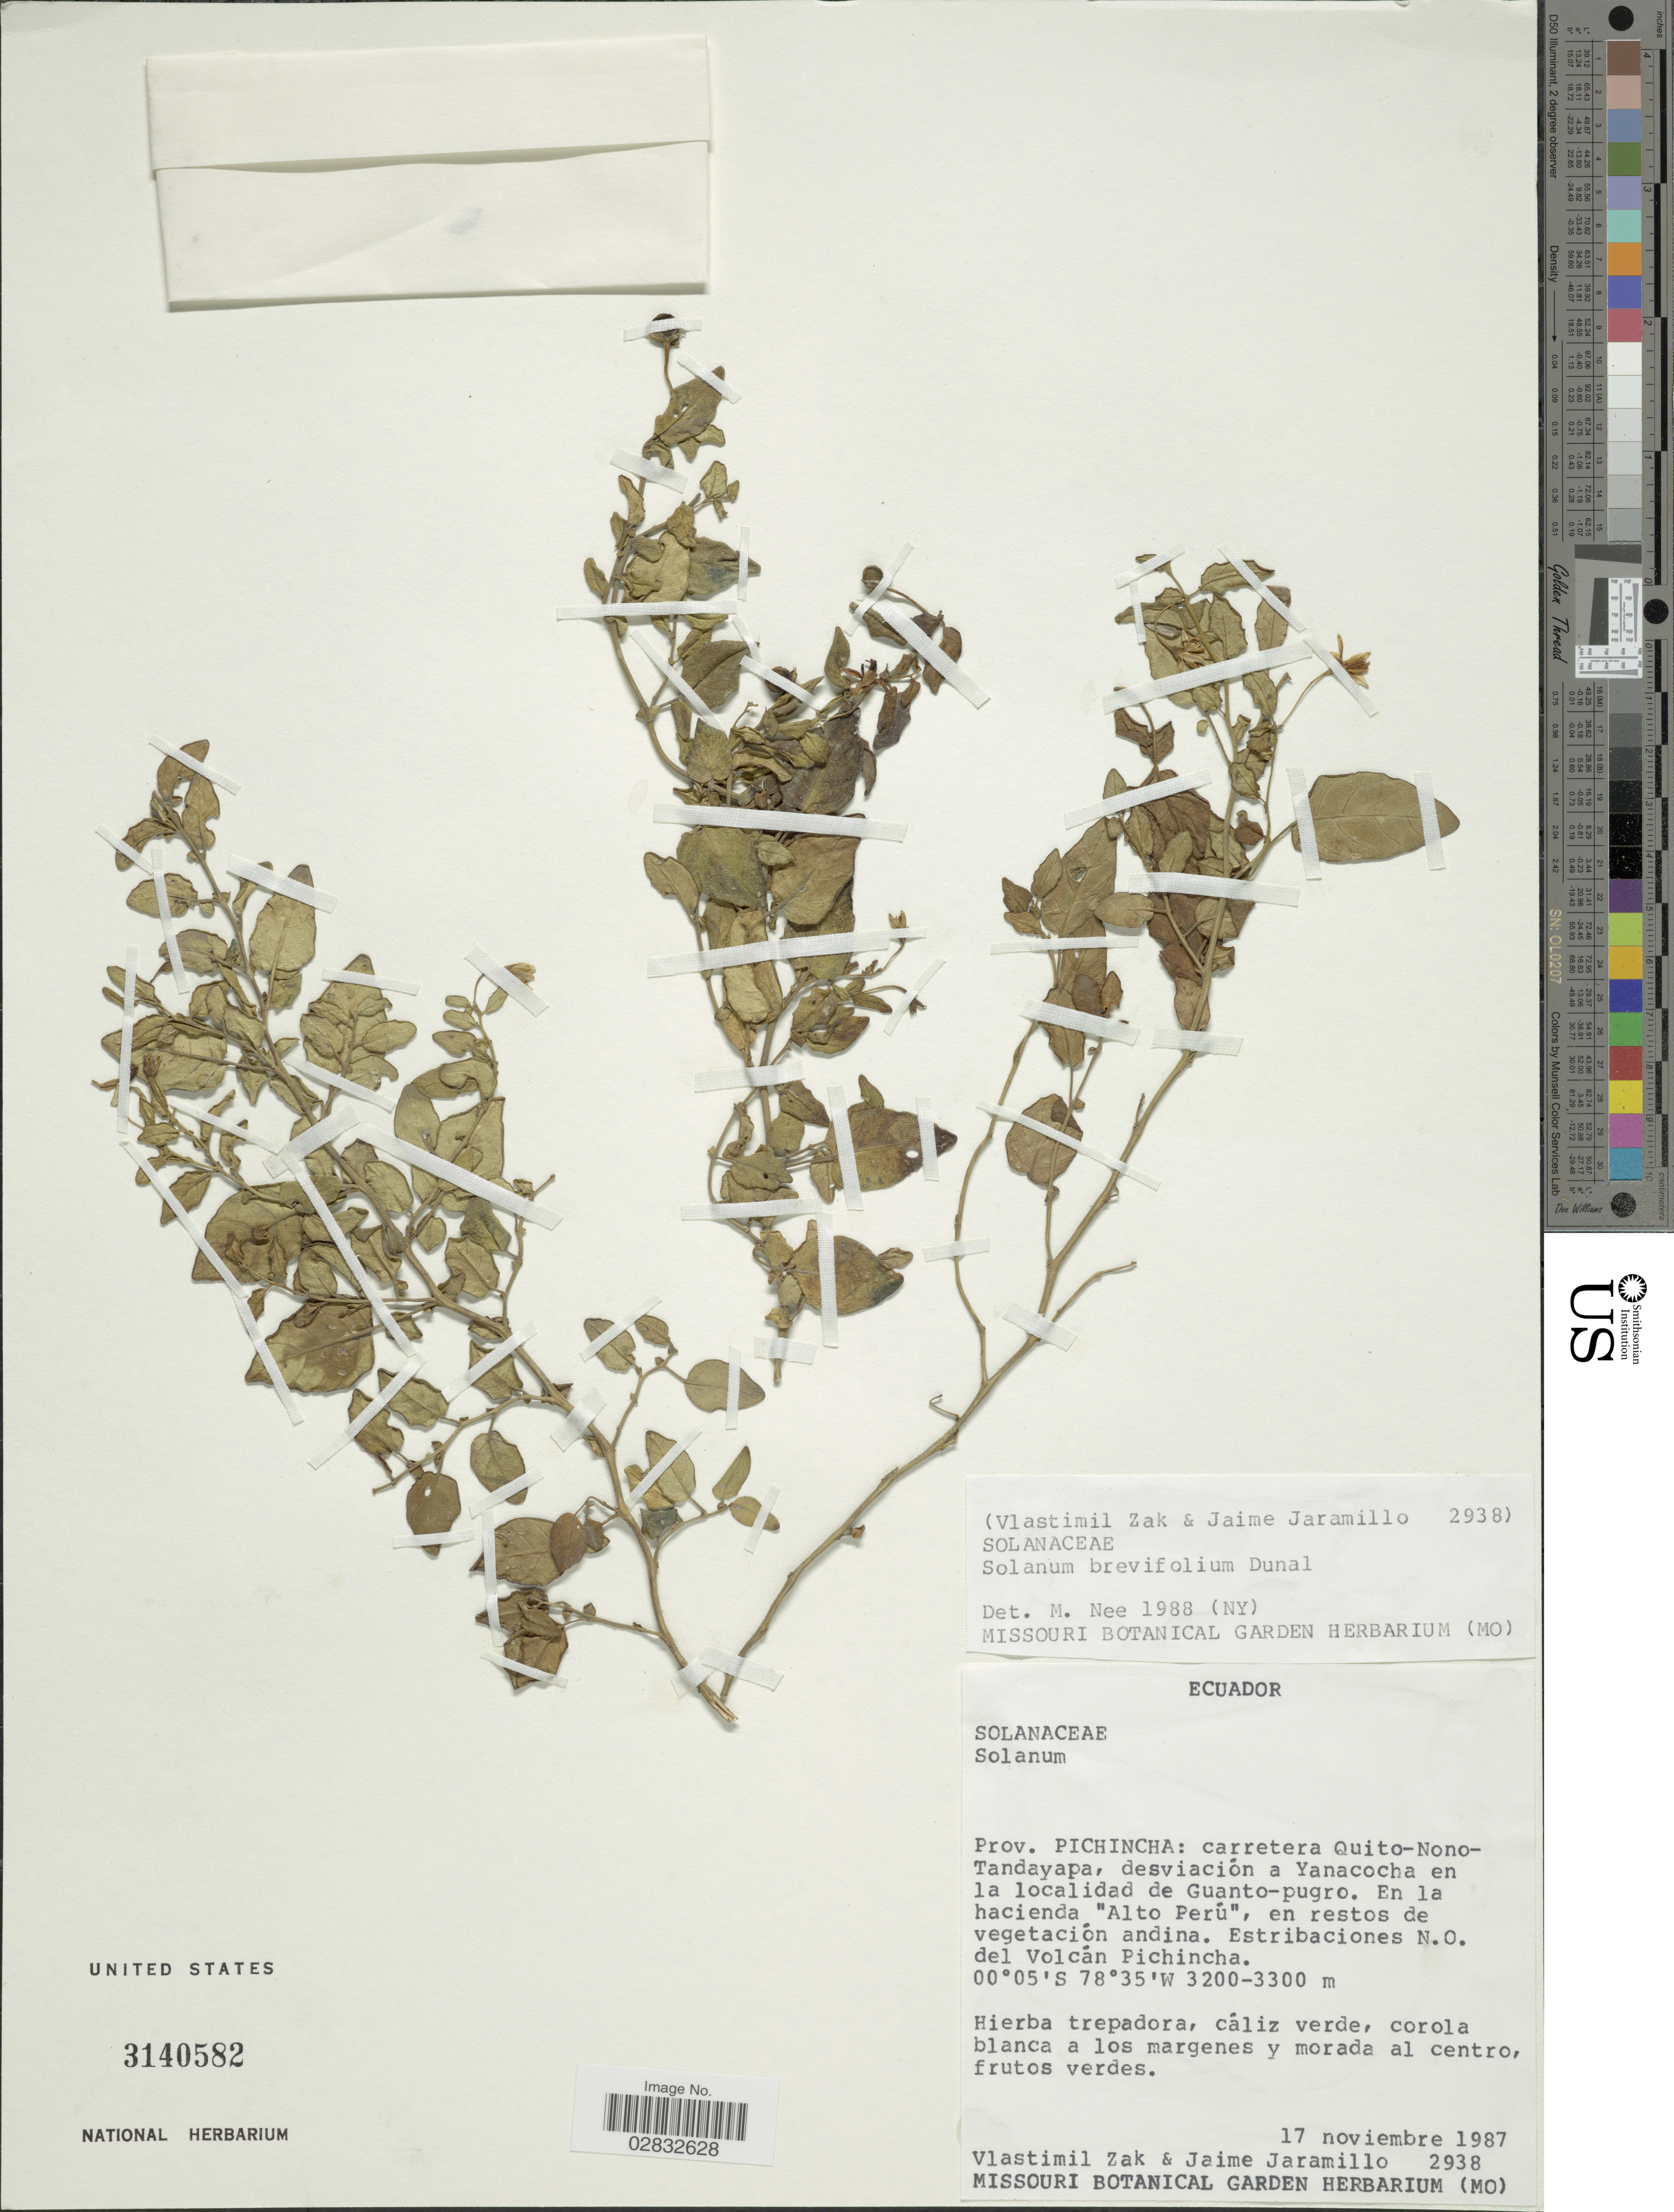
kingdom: Plantae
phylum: Tracheophyta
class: Magnoliopsida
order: Solanales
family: Solanaceae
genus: Solanum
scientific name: Solanum brevifolium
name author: Dunal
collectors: V. Zak & J. Jaramillo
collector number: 2938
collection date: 1987-11-17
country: Ecuador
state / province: Pichincha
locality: Carretera Quito-Nono-Tandayapa, desviación a Yanacocha en la localidad de Guanto-pugro, en la hacienda 'Alto Peru'.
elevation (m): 3200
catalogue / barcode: US 3140582